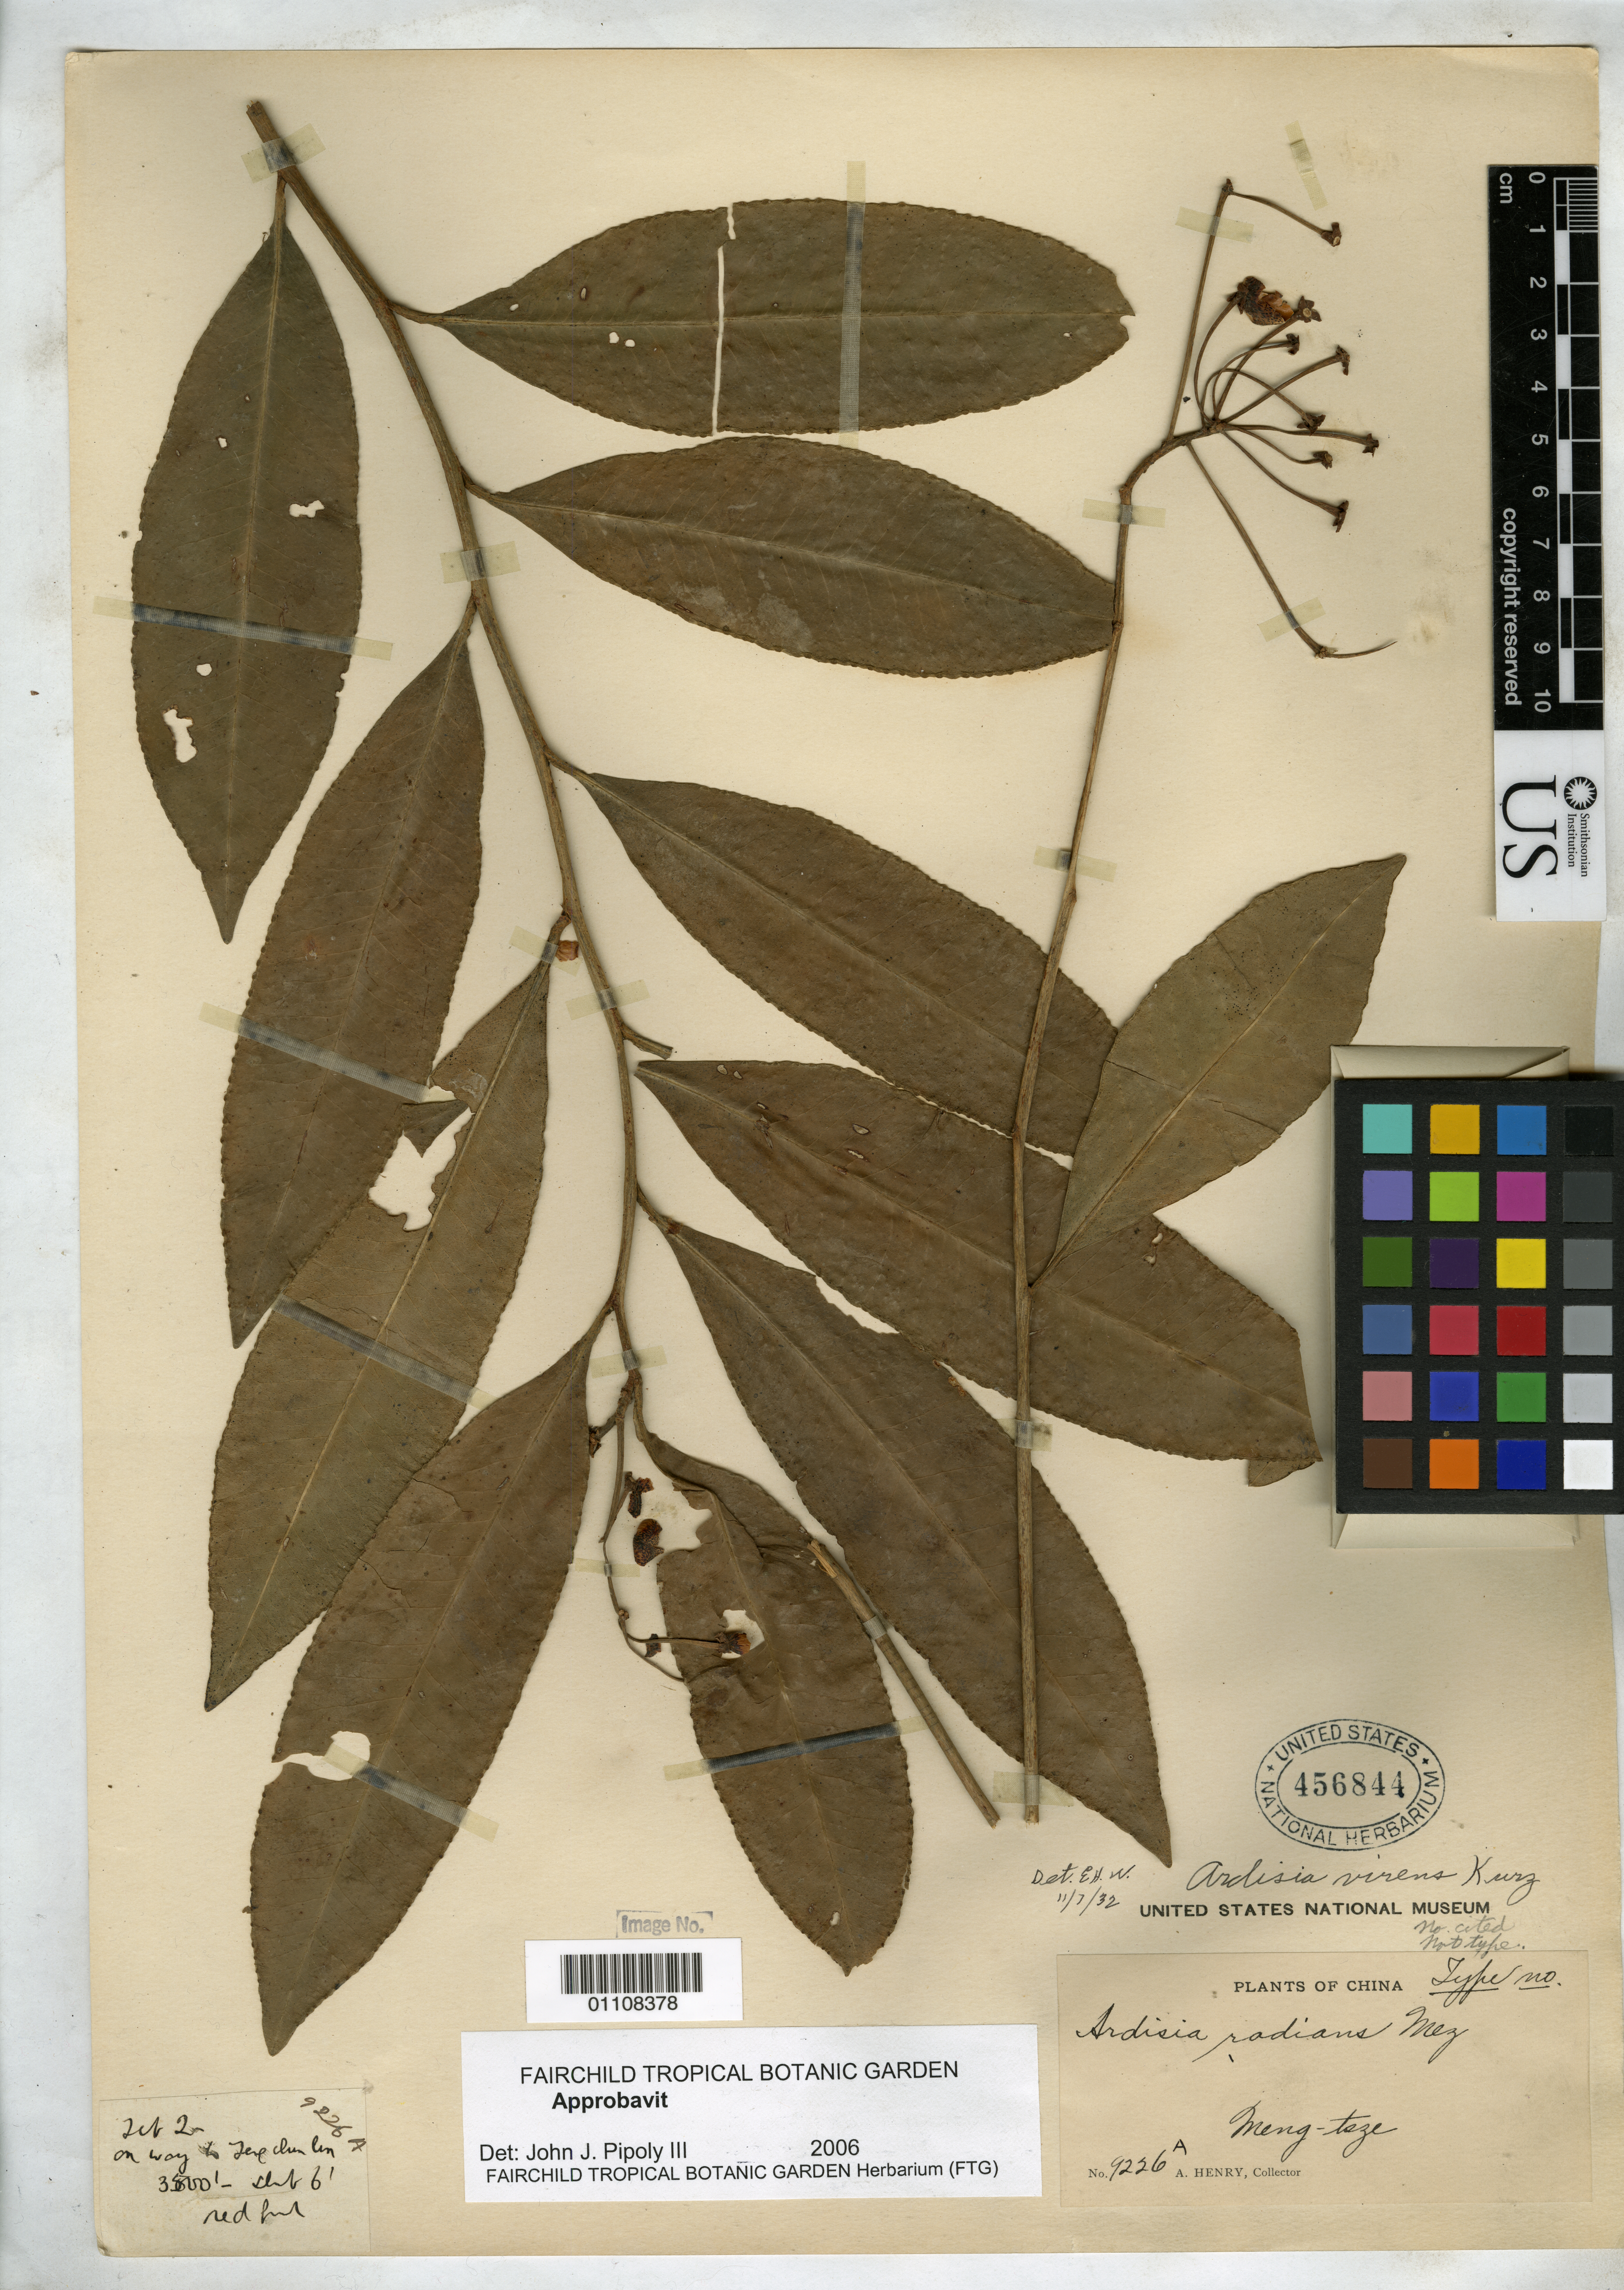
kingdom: Plantae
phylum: Tracheophyta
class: Magnoliopsida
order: Ericales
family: Primulaceae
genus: Ardisia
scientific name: Ardisia radians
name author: Hemsl. & Mez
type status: Syntype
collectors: A. Henry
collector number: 9226 A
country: China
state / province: Yunnan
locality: Meng-tsze.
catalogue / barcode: US 456844